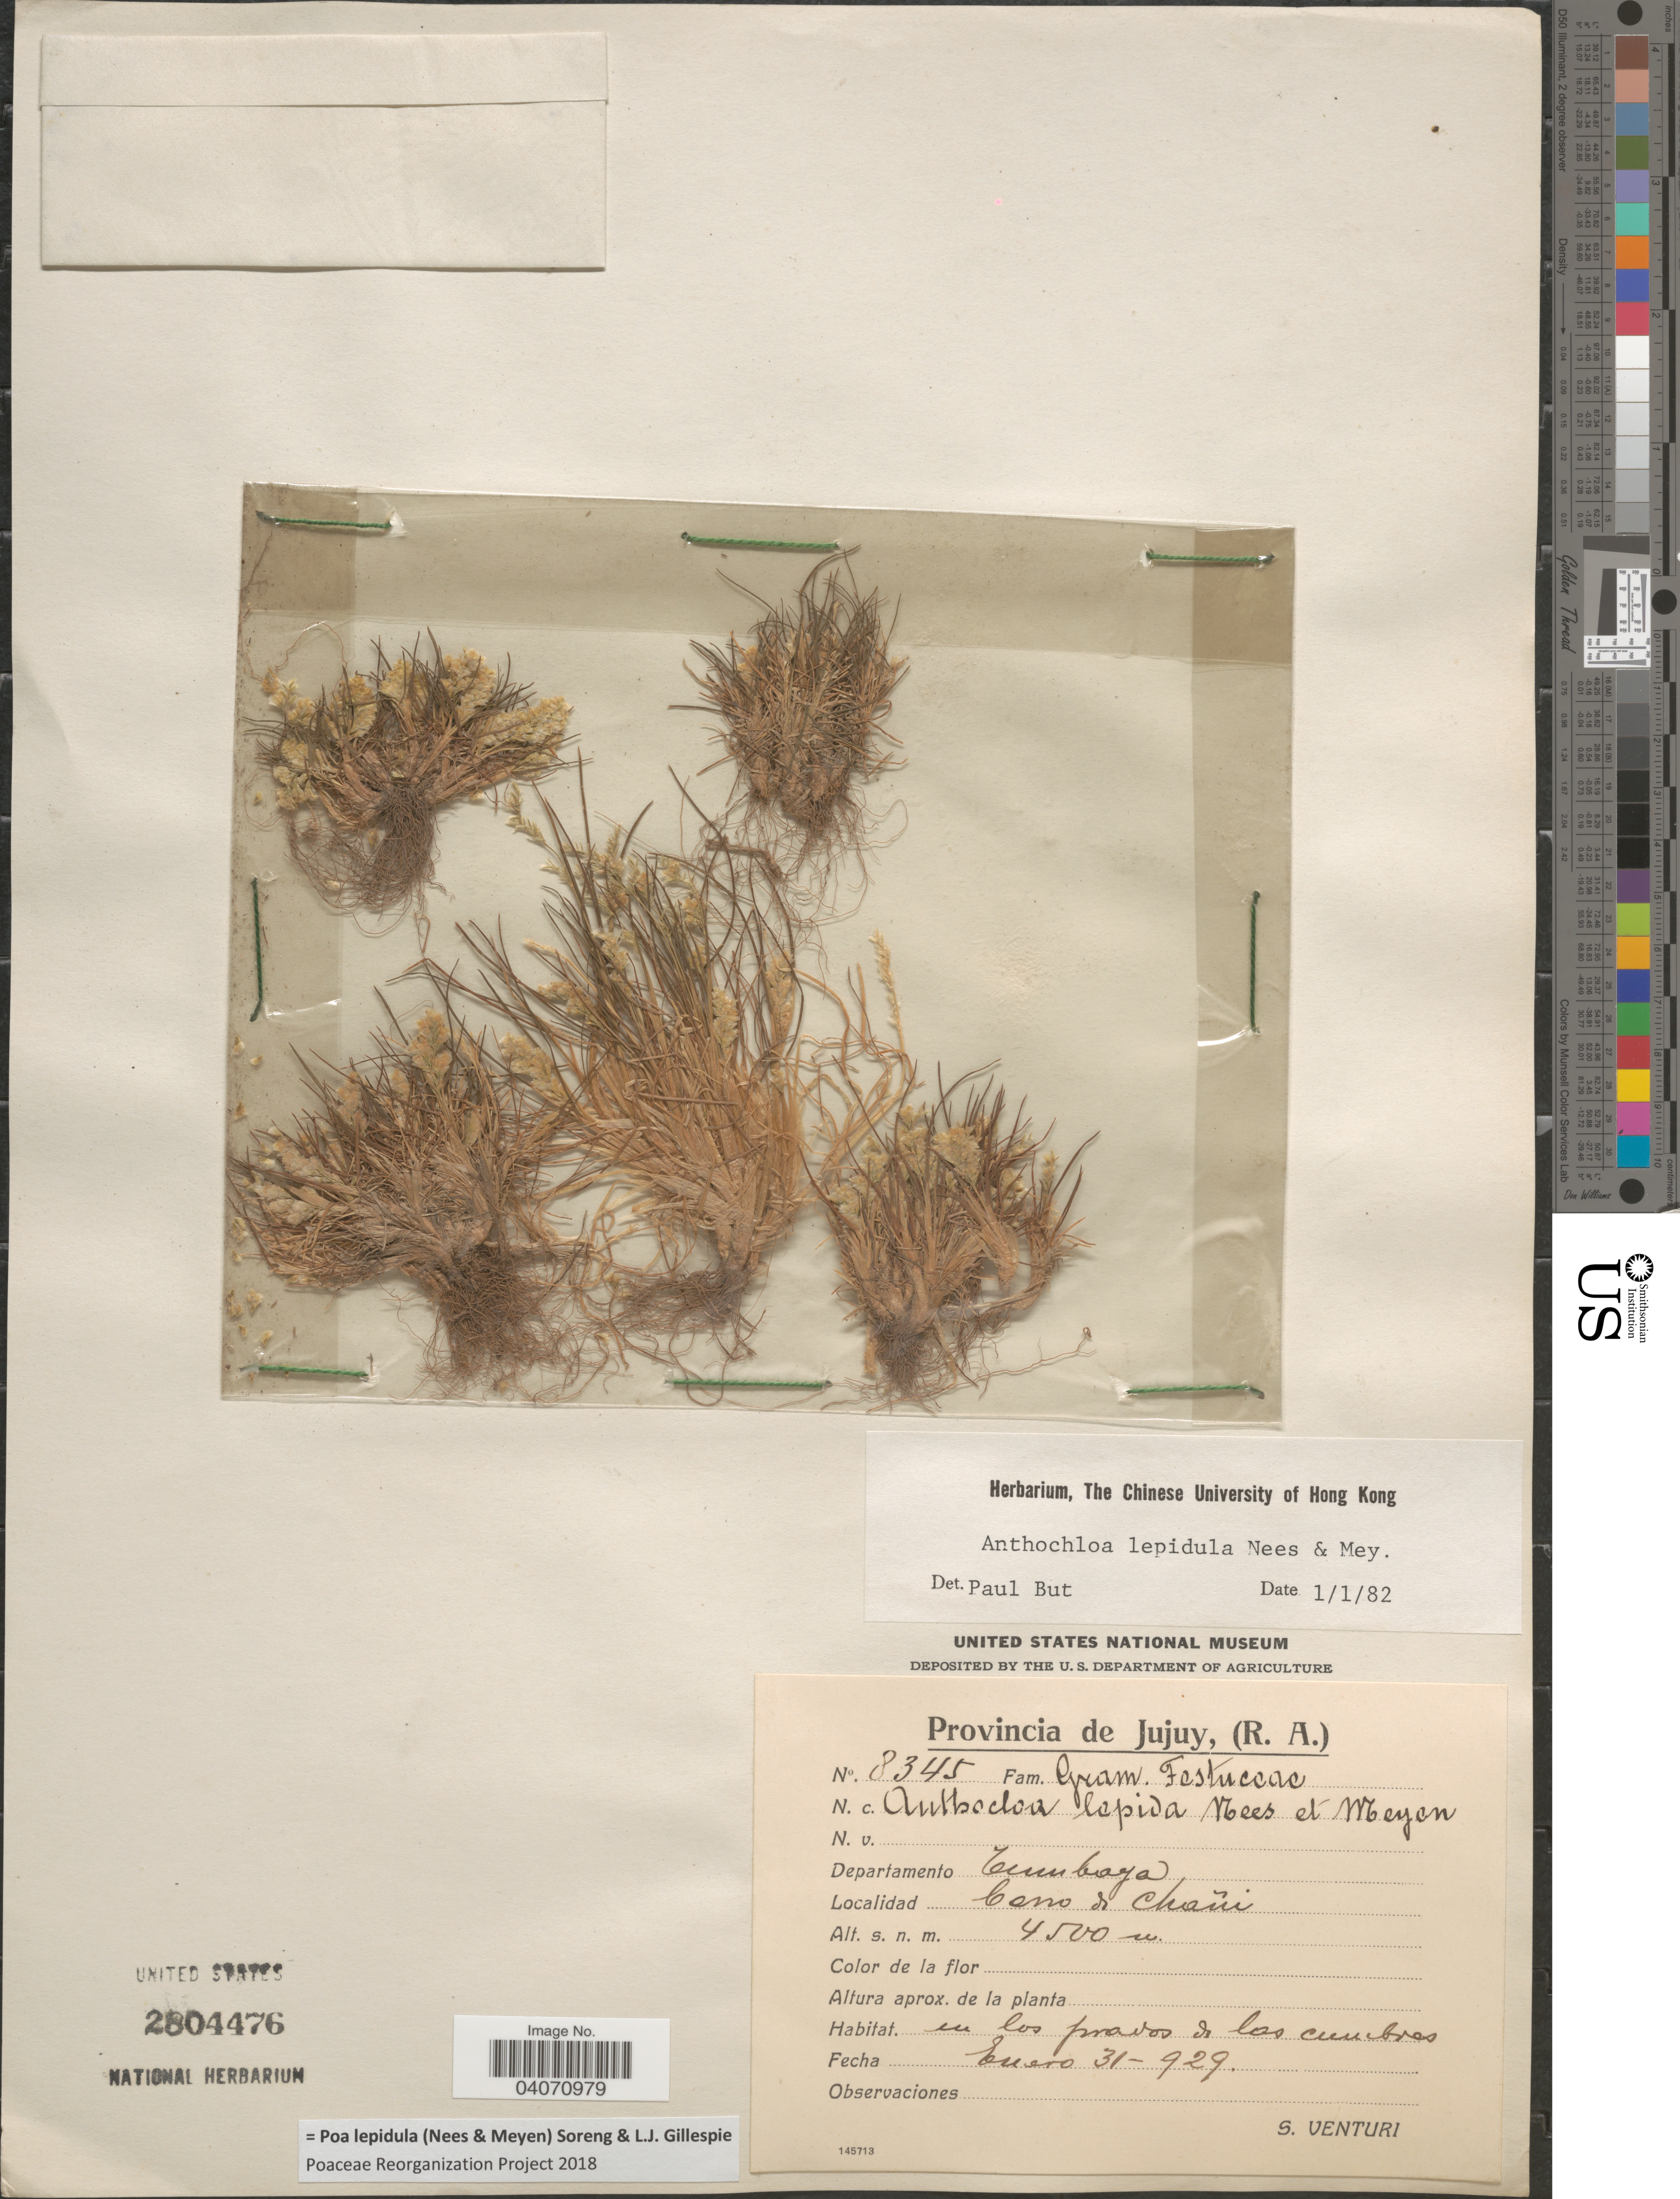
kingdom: Plantae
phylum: Tracheophyta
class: Liliopsida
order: Poales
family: Poaceae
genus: Poa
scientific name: Poa lepidula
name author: (Nees & Meyen) Soreng & L.J. Gillespie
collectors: S. Venturi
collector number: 8345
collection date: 1929-01-31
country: Argentina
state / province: Jujuy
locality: Departamento Cumbaya. Cerro di Chañi.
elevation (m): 4500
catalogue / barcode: US 2804476